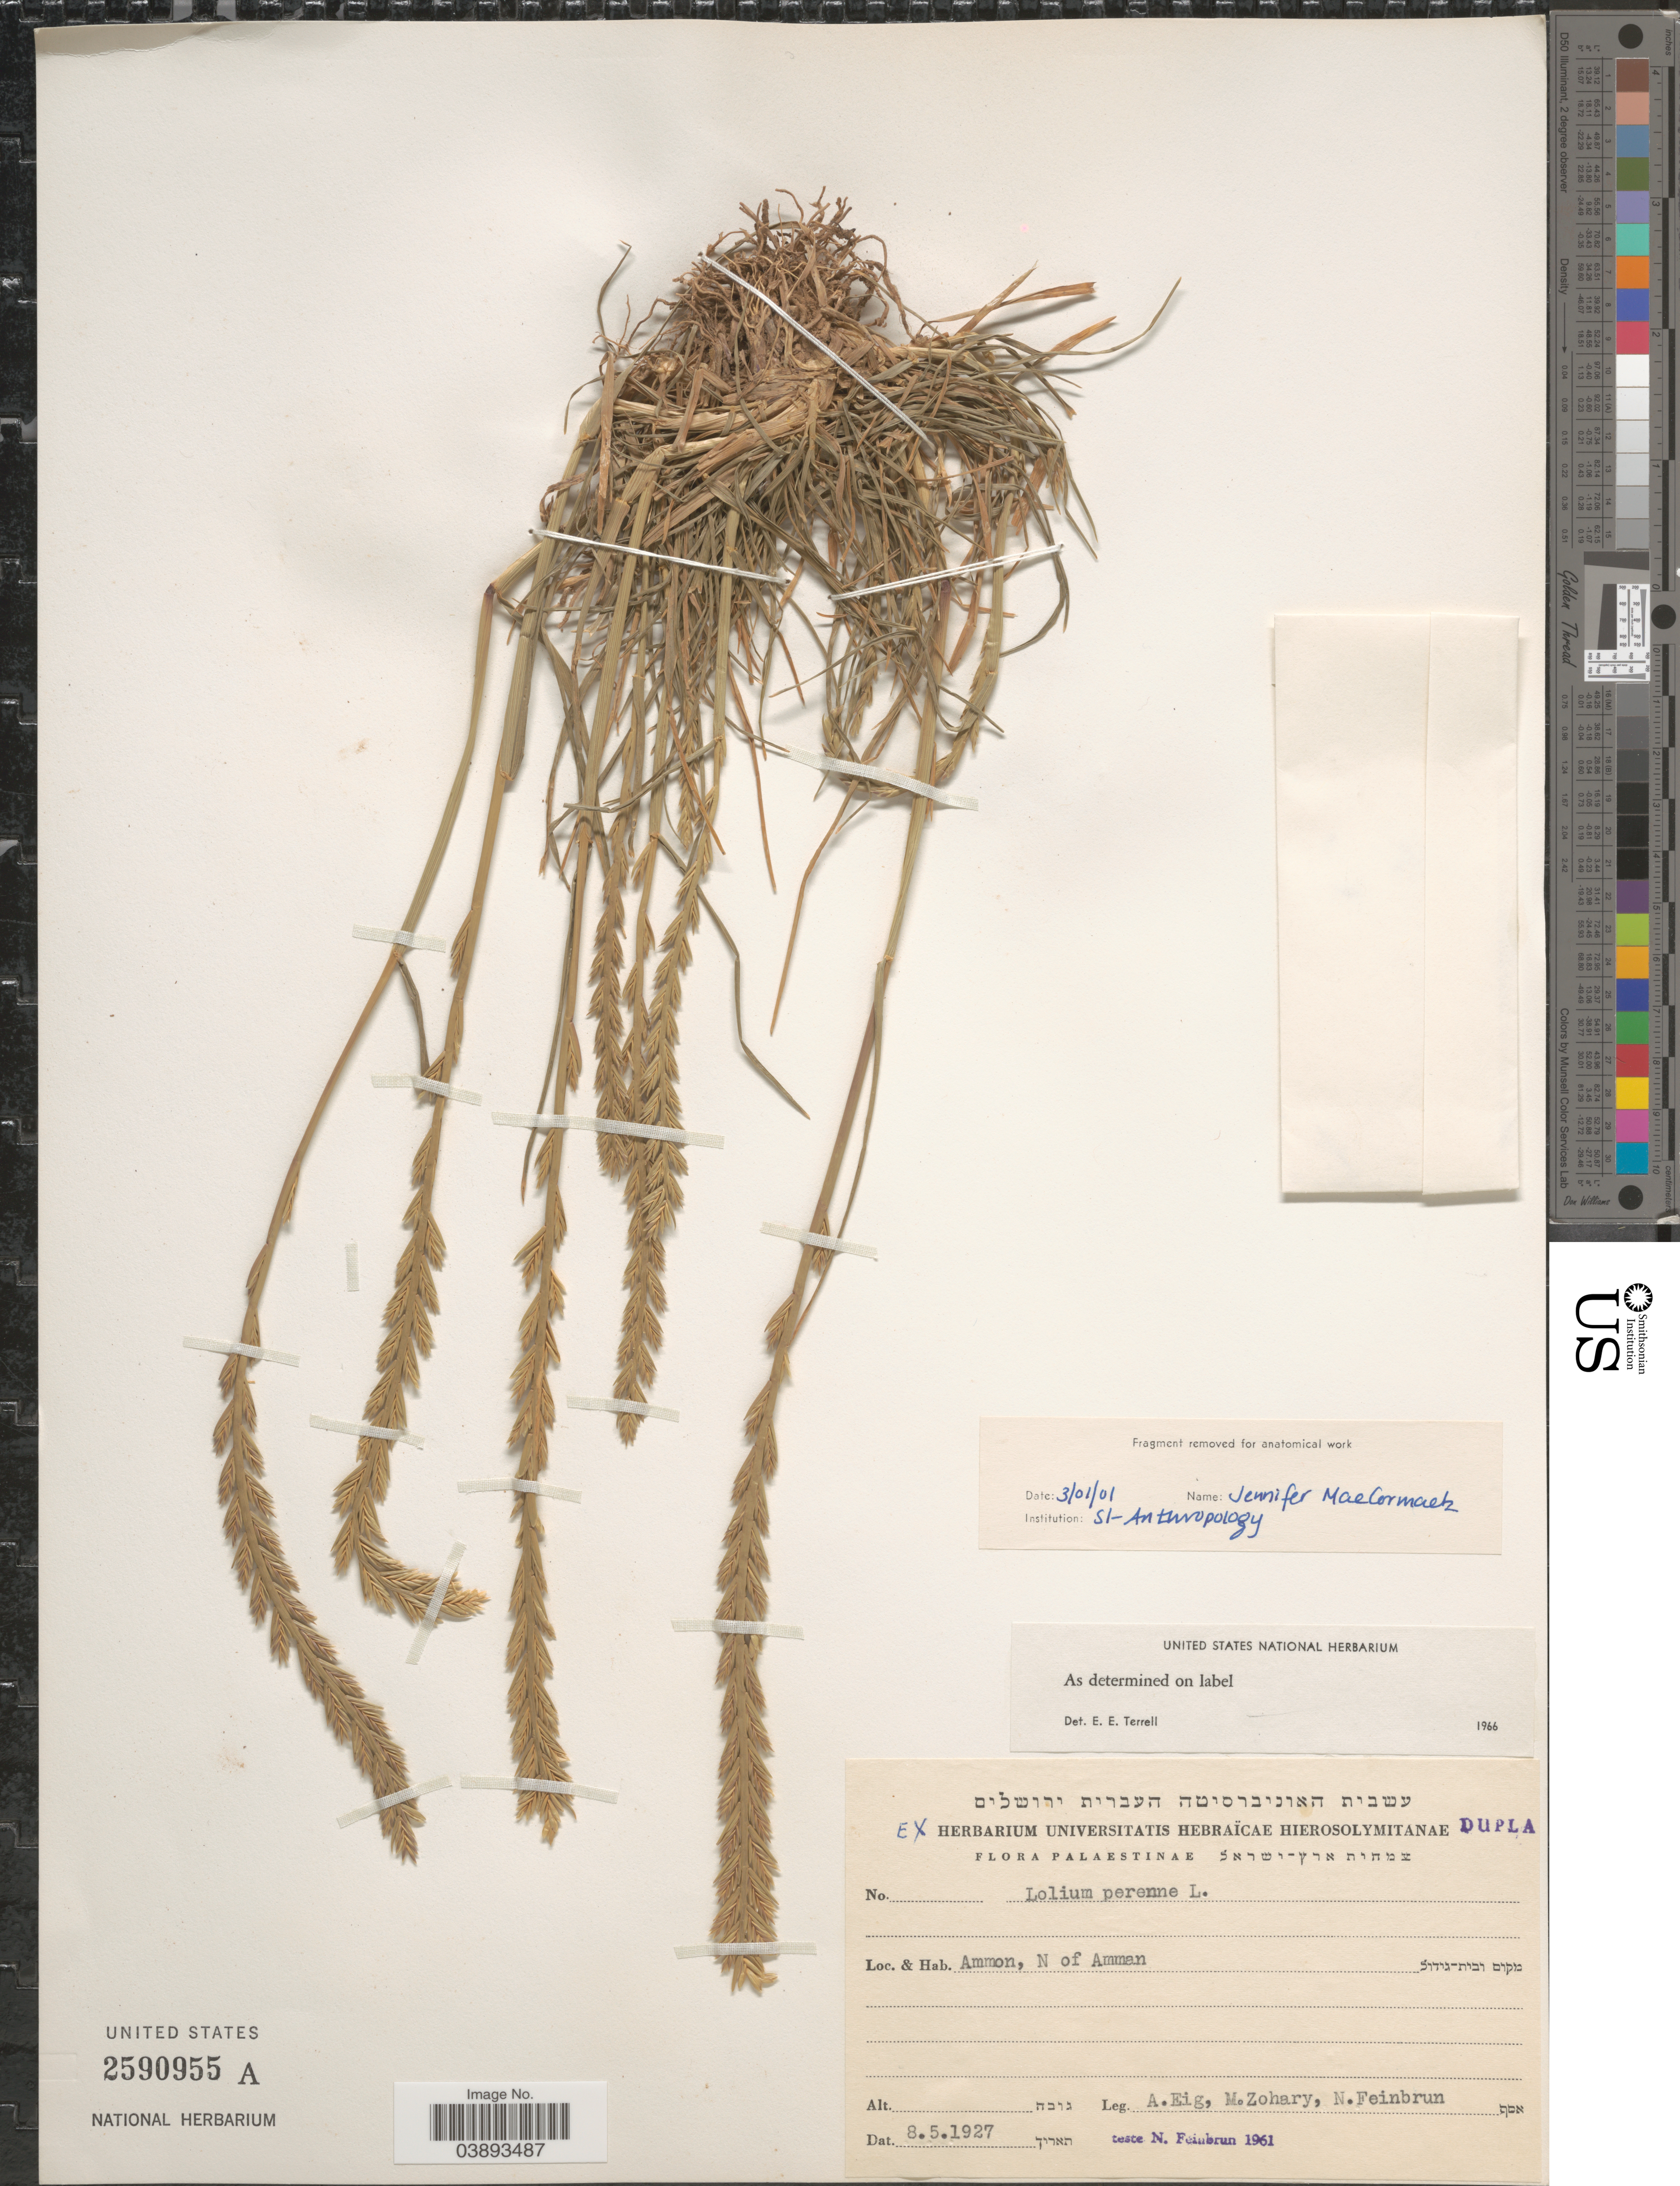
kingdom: Plantae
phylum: Tracheophyta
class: Liliopsida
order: Poales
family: Poaceae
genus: Lolium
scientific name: Lolium perenne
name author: L.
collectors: A. Eig, M. Zohary & N. Feinbrun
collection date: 1927-05-08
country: Jordan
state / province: Amman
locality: Palaestinae. Ammon, N of Amman.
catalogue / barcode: US 2590955A